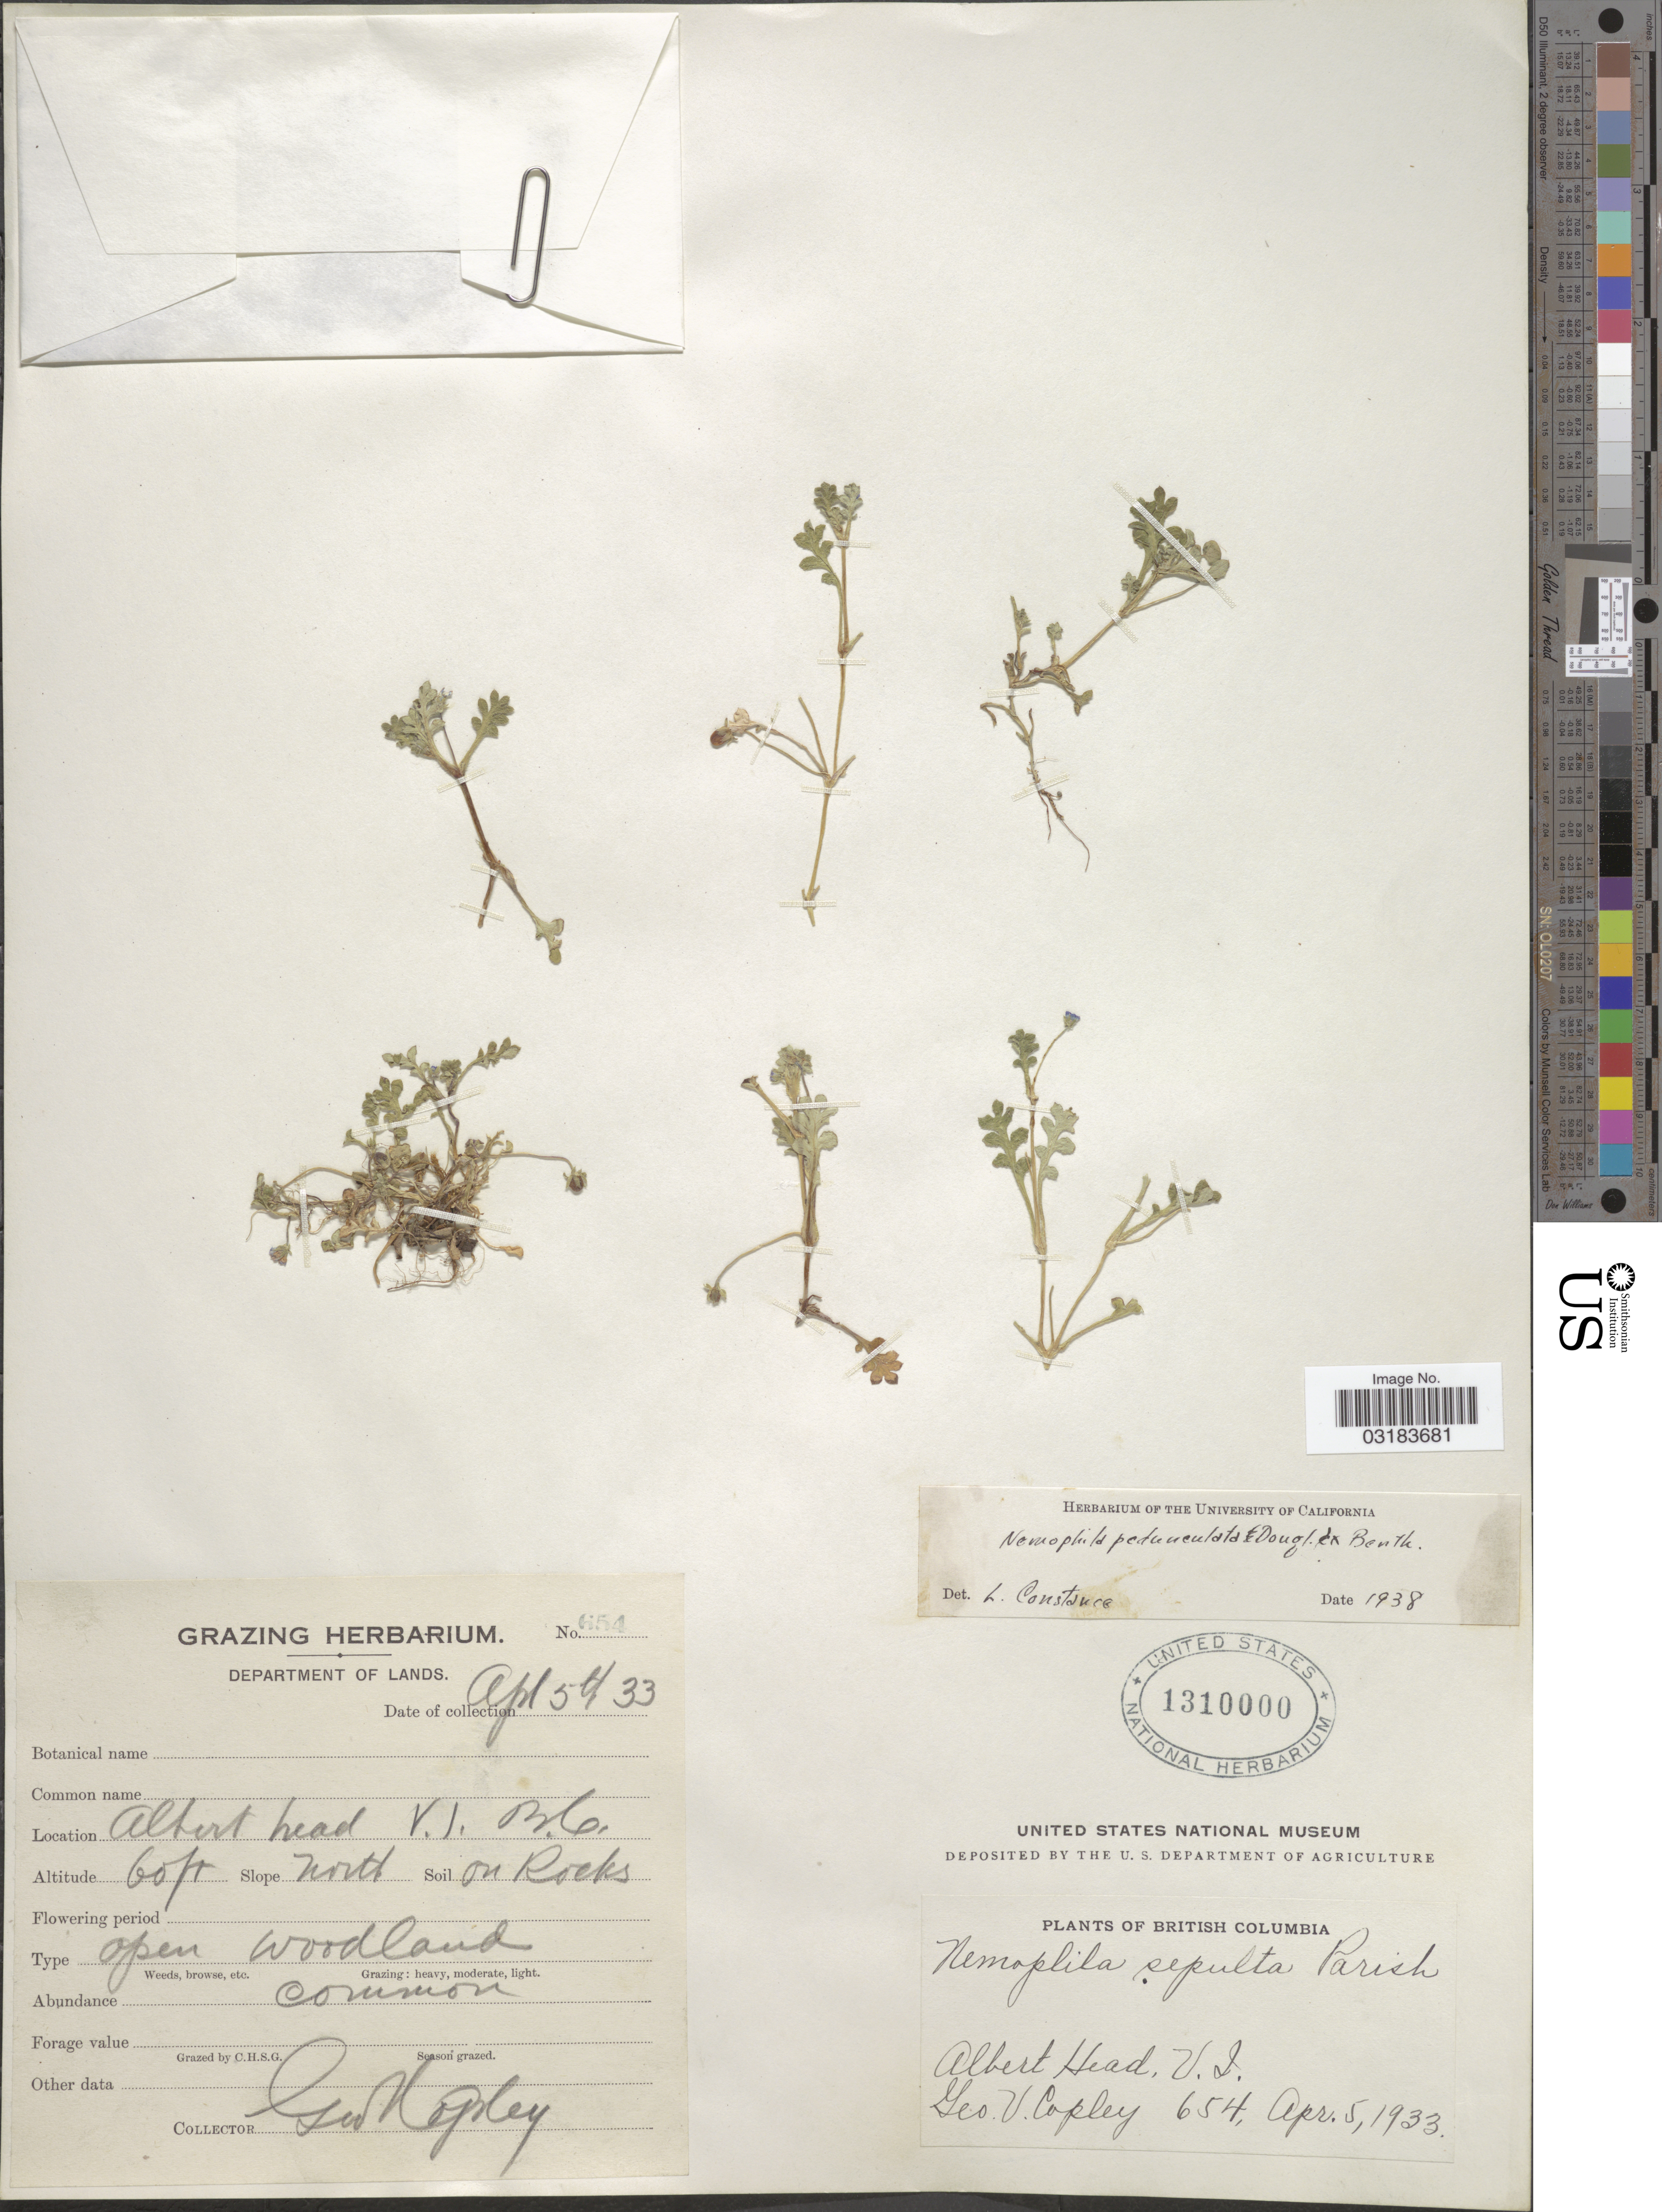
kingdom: Plantae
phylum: Tracheophyta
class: Magnoliopsida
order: Boraginales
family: Hydrophyllaceae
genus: Nemophila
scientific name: Nemophila pedunculata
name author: Douglas ex Benth.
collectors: G. Copley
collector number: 654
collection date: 1933-04-05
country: Canada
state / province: British Columbia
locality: Albert Head, V. I. B.C.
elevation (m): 18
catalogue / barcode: US 1310000